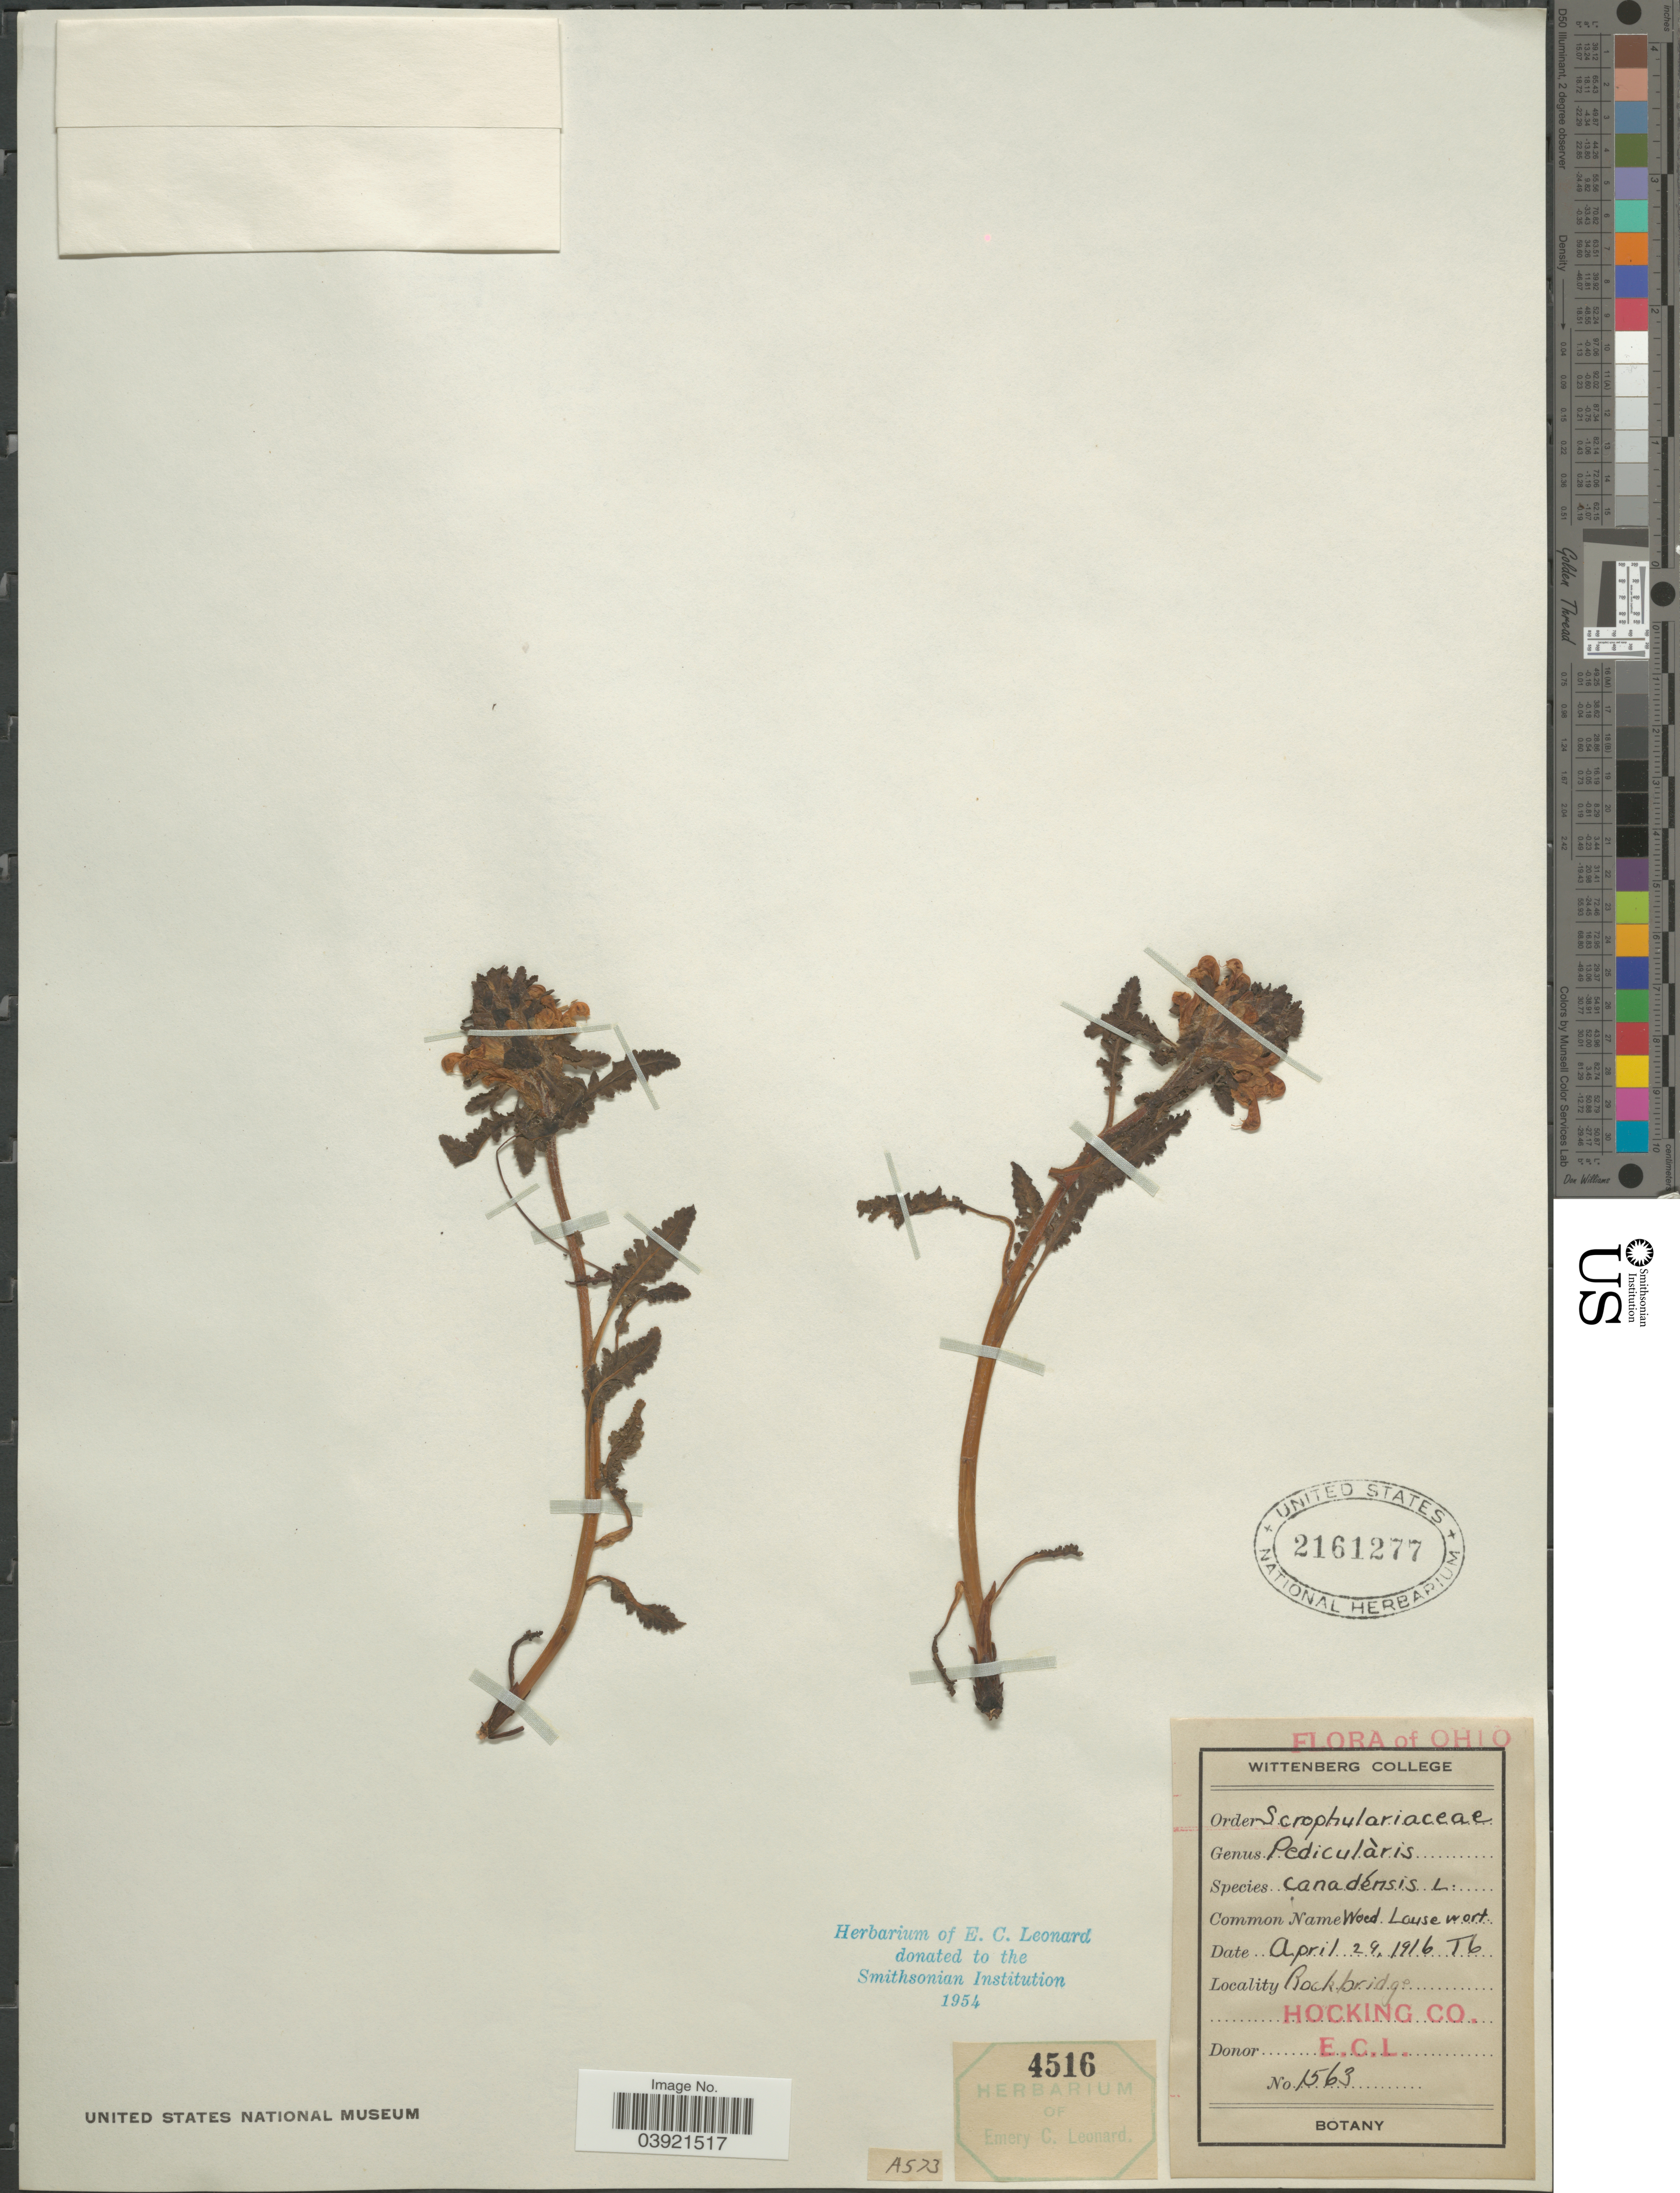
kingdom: Plantae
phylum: Tracheophyta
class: Magnoliopsida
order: Lamiales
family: Orobanchaceae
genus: Pedicularis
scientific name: Pedicularis canadensis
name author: L.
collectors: E. C. Leonard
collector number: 1563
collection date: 1916-04-29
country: United States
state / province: Ohio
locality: Rockbridge. Hocking Co.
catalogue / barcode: US 2161277